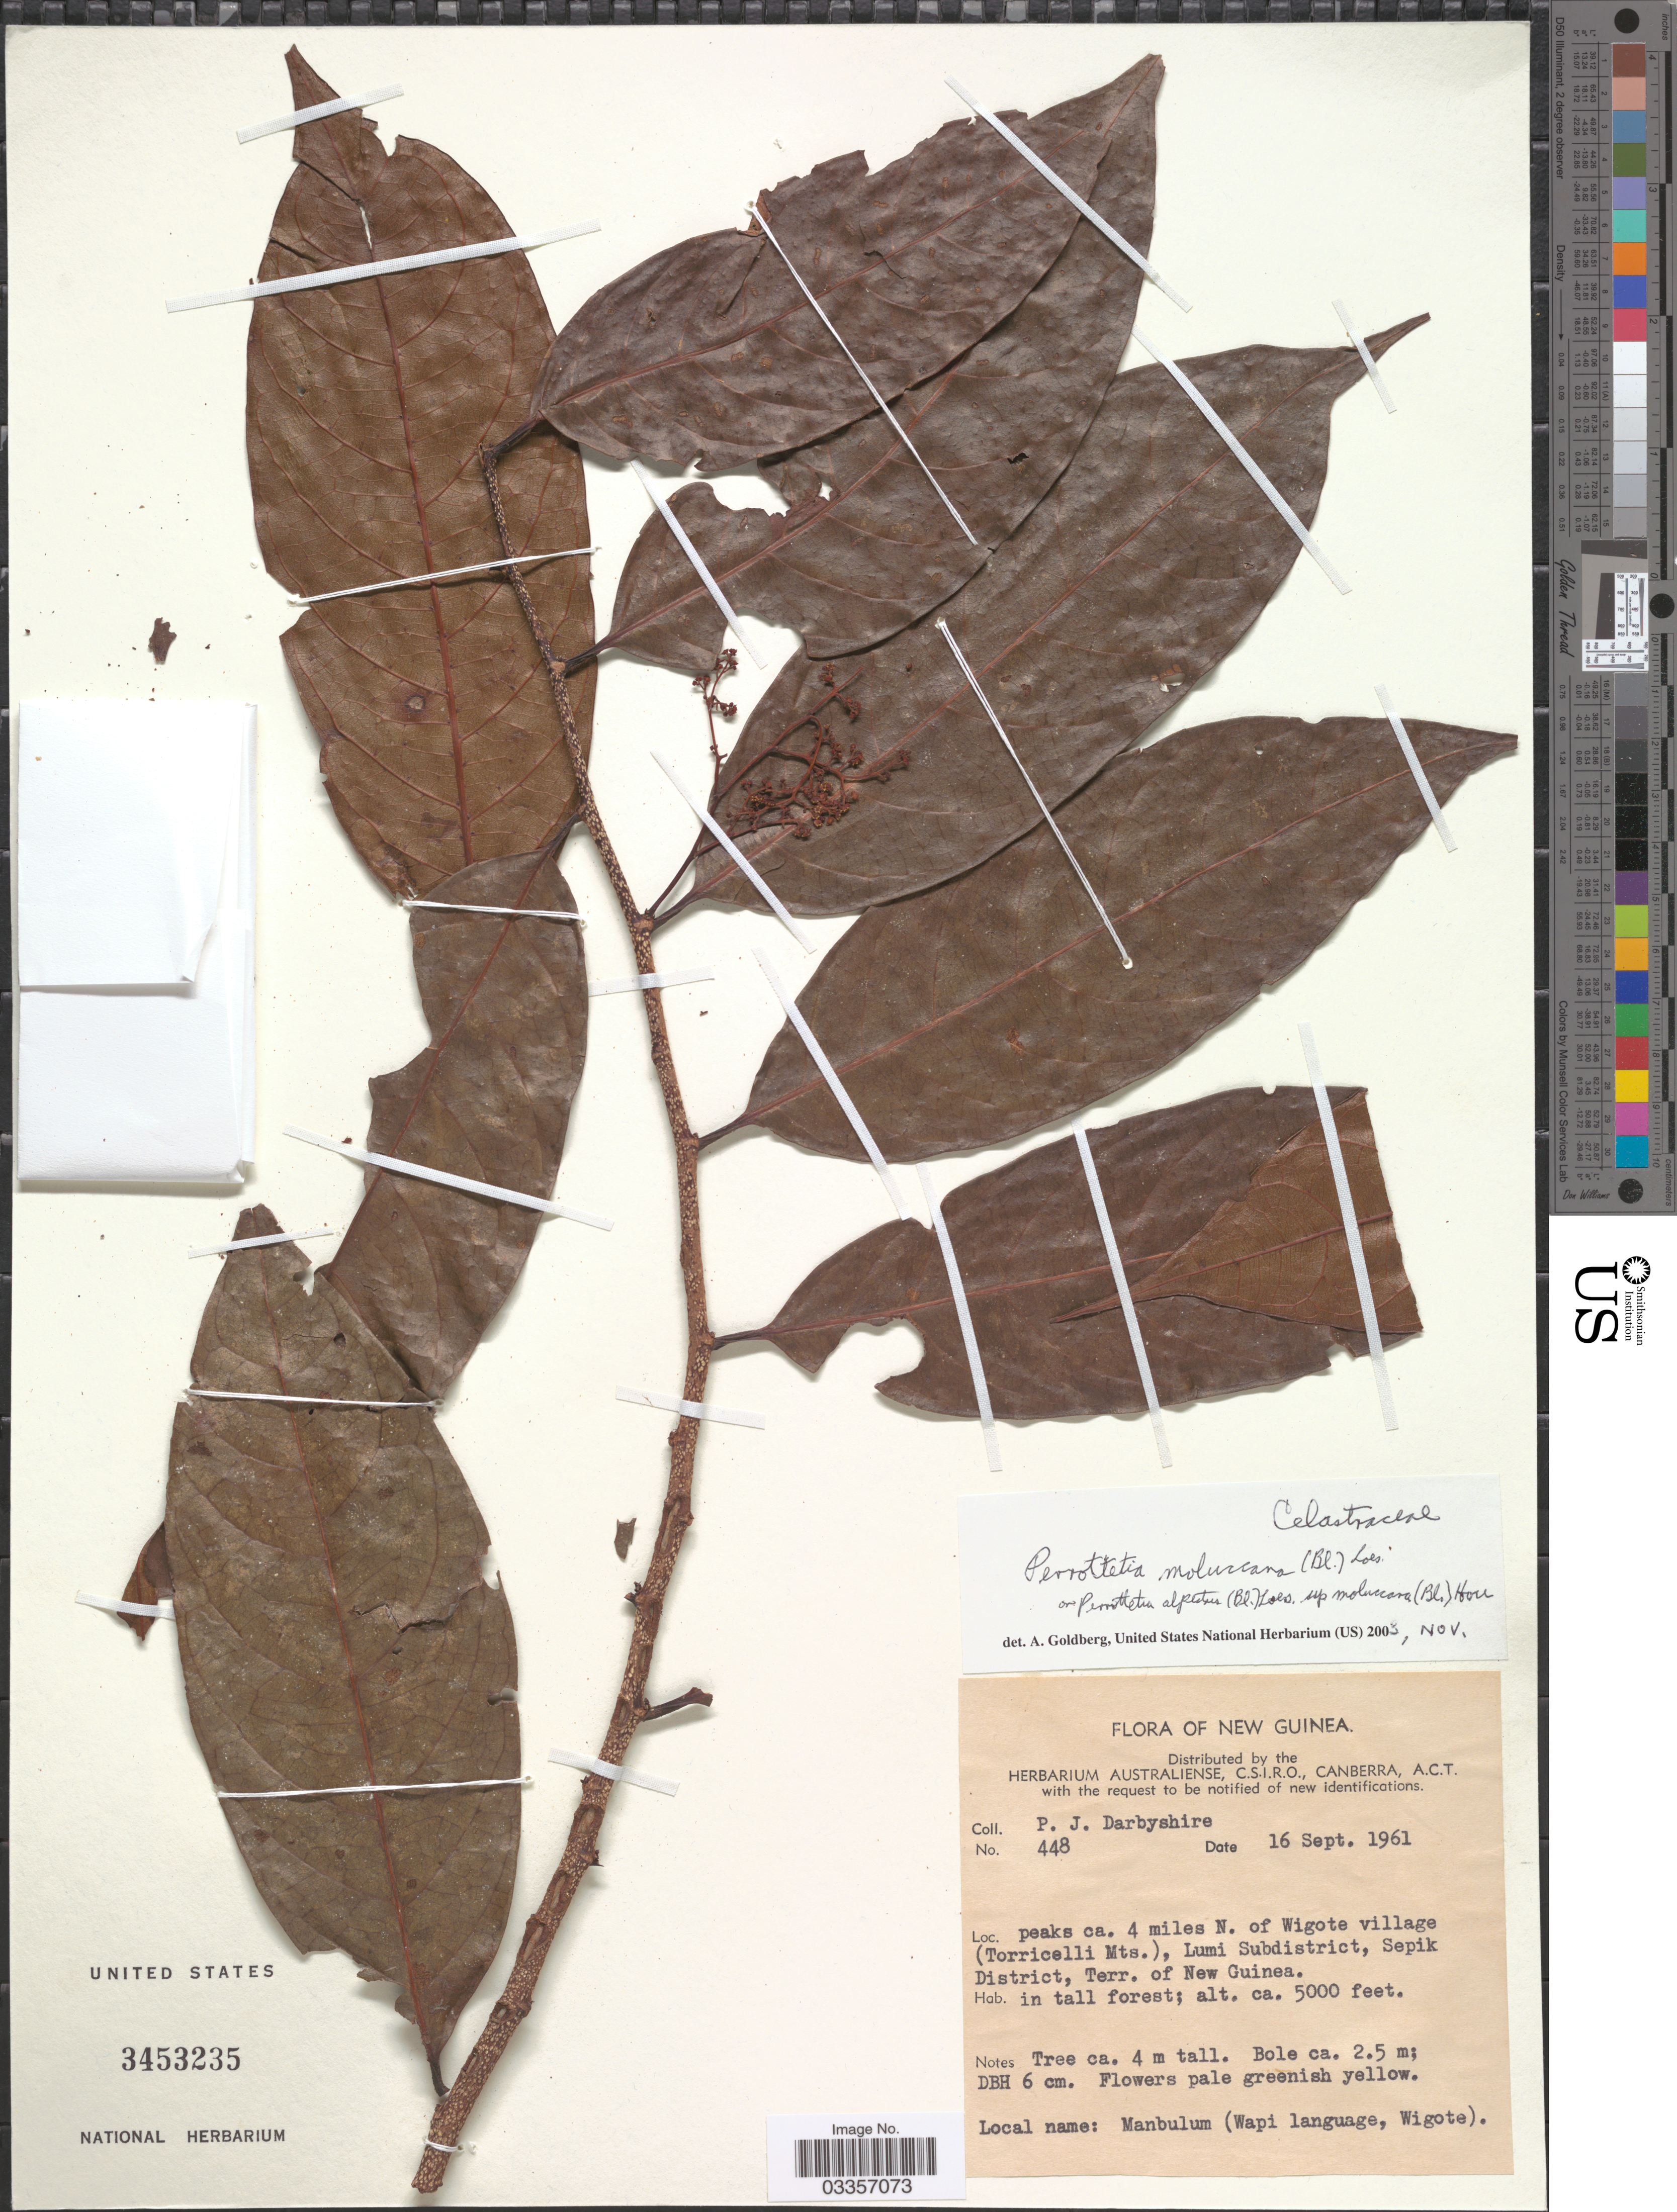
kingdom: Plantae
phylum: Tracheophyta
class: Magnoliopsida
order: Huerteales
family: Dipentodontaceae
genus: Perrottetia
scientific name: Perrottetia alpestris subsp. moluccana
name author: (Blume) Ding Hou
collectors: P. Darbyshire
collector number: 448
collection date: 1961-09-16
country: Papua New Guinea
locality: New Guinea, peaks ca. 4 miles N. of Wigote village (Torricelli Mts.), Lumi Subdistrict, Sepik District, Terr. of New Guinea.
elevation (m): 1524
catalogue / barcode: US 3453235